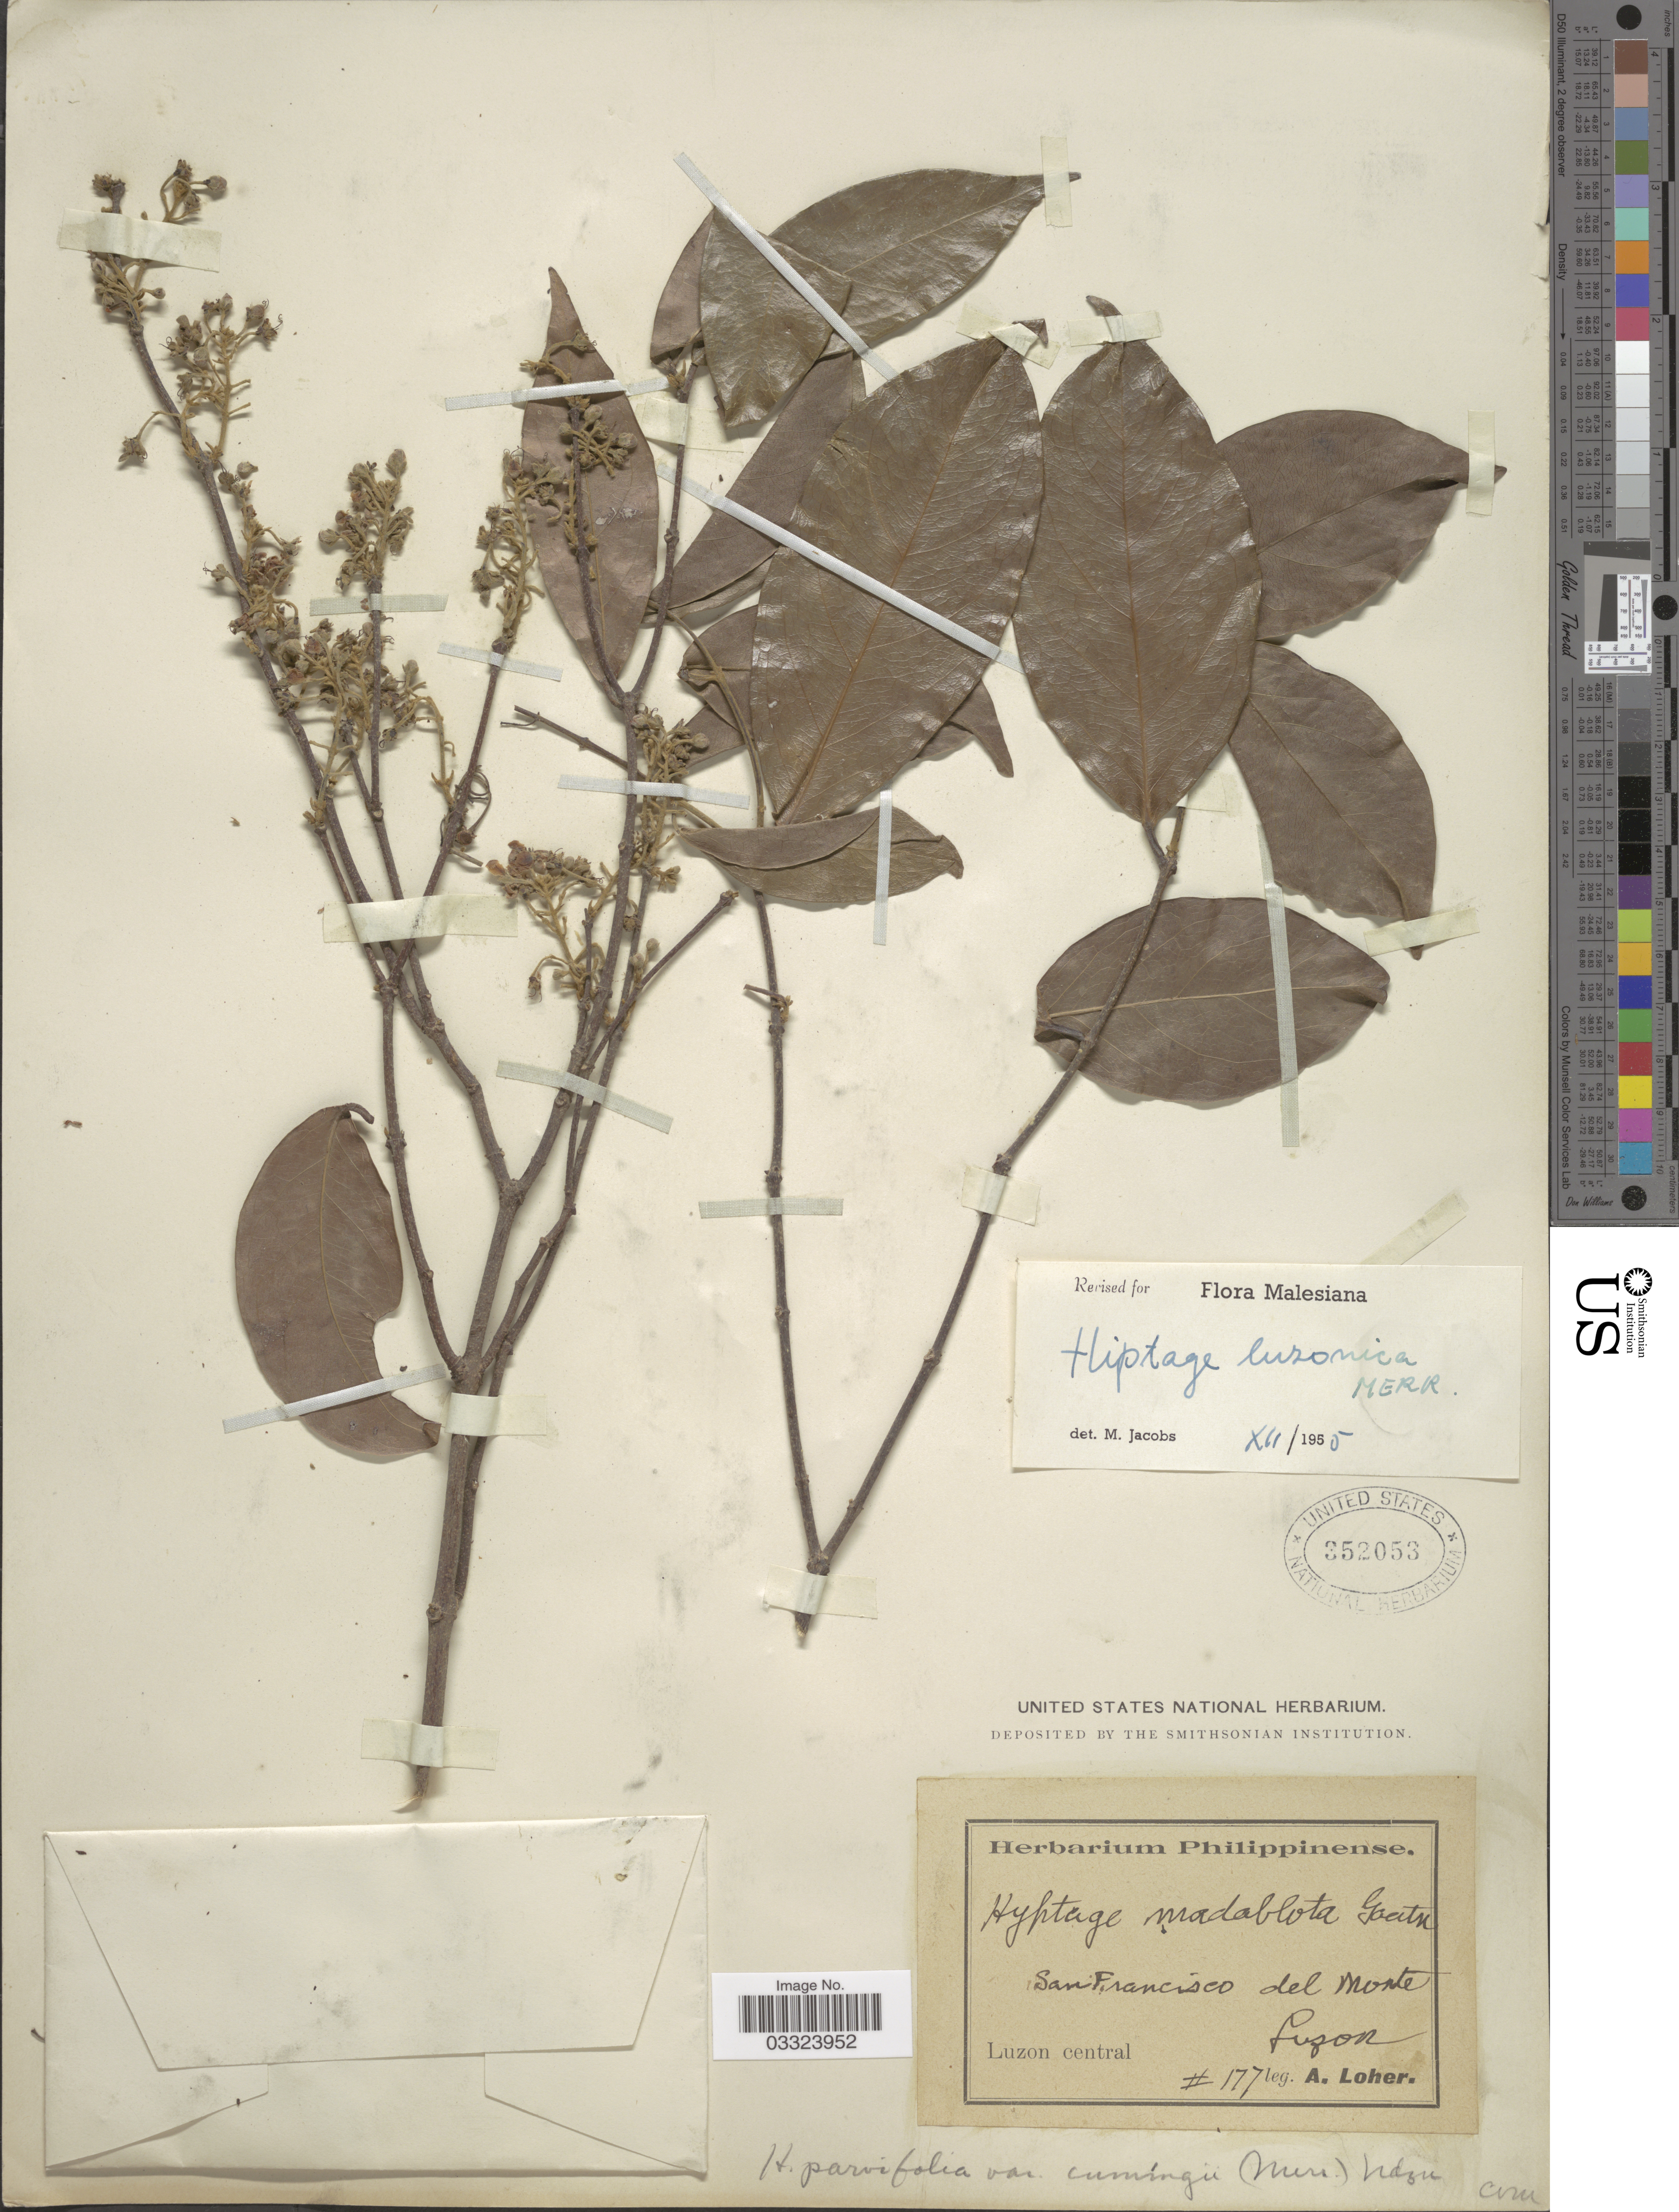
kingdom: Plantae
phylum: Tracheophyta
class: Magnoliopsida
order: Malpighiales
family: Malpighiaceae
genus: Hiptage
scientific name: Hiptage luzonica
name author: Merr.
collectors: A. Loher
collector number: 177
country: Philippines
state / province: Central Luzon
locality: San Francisco del Monte, Luzon central, Luzon.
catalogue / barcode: US 352053